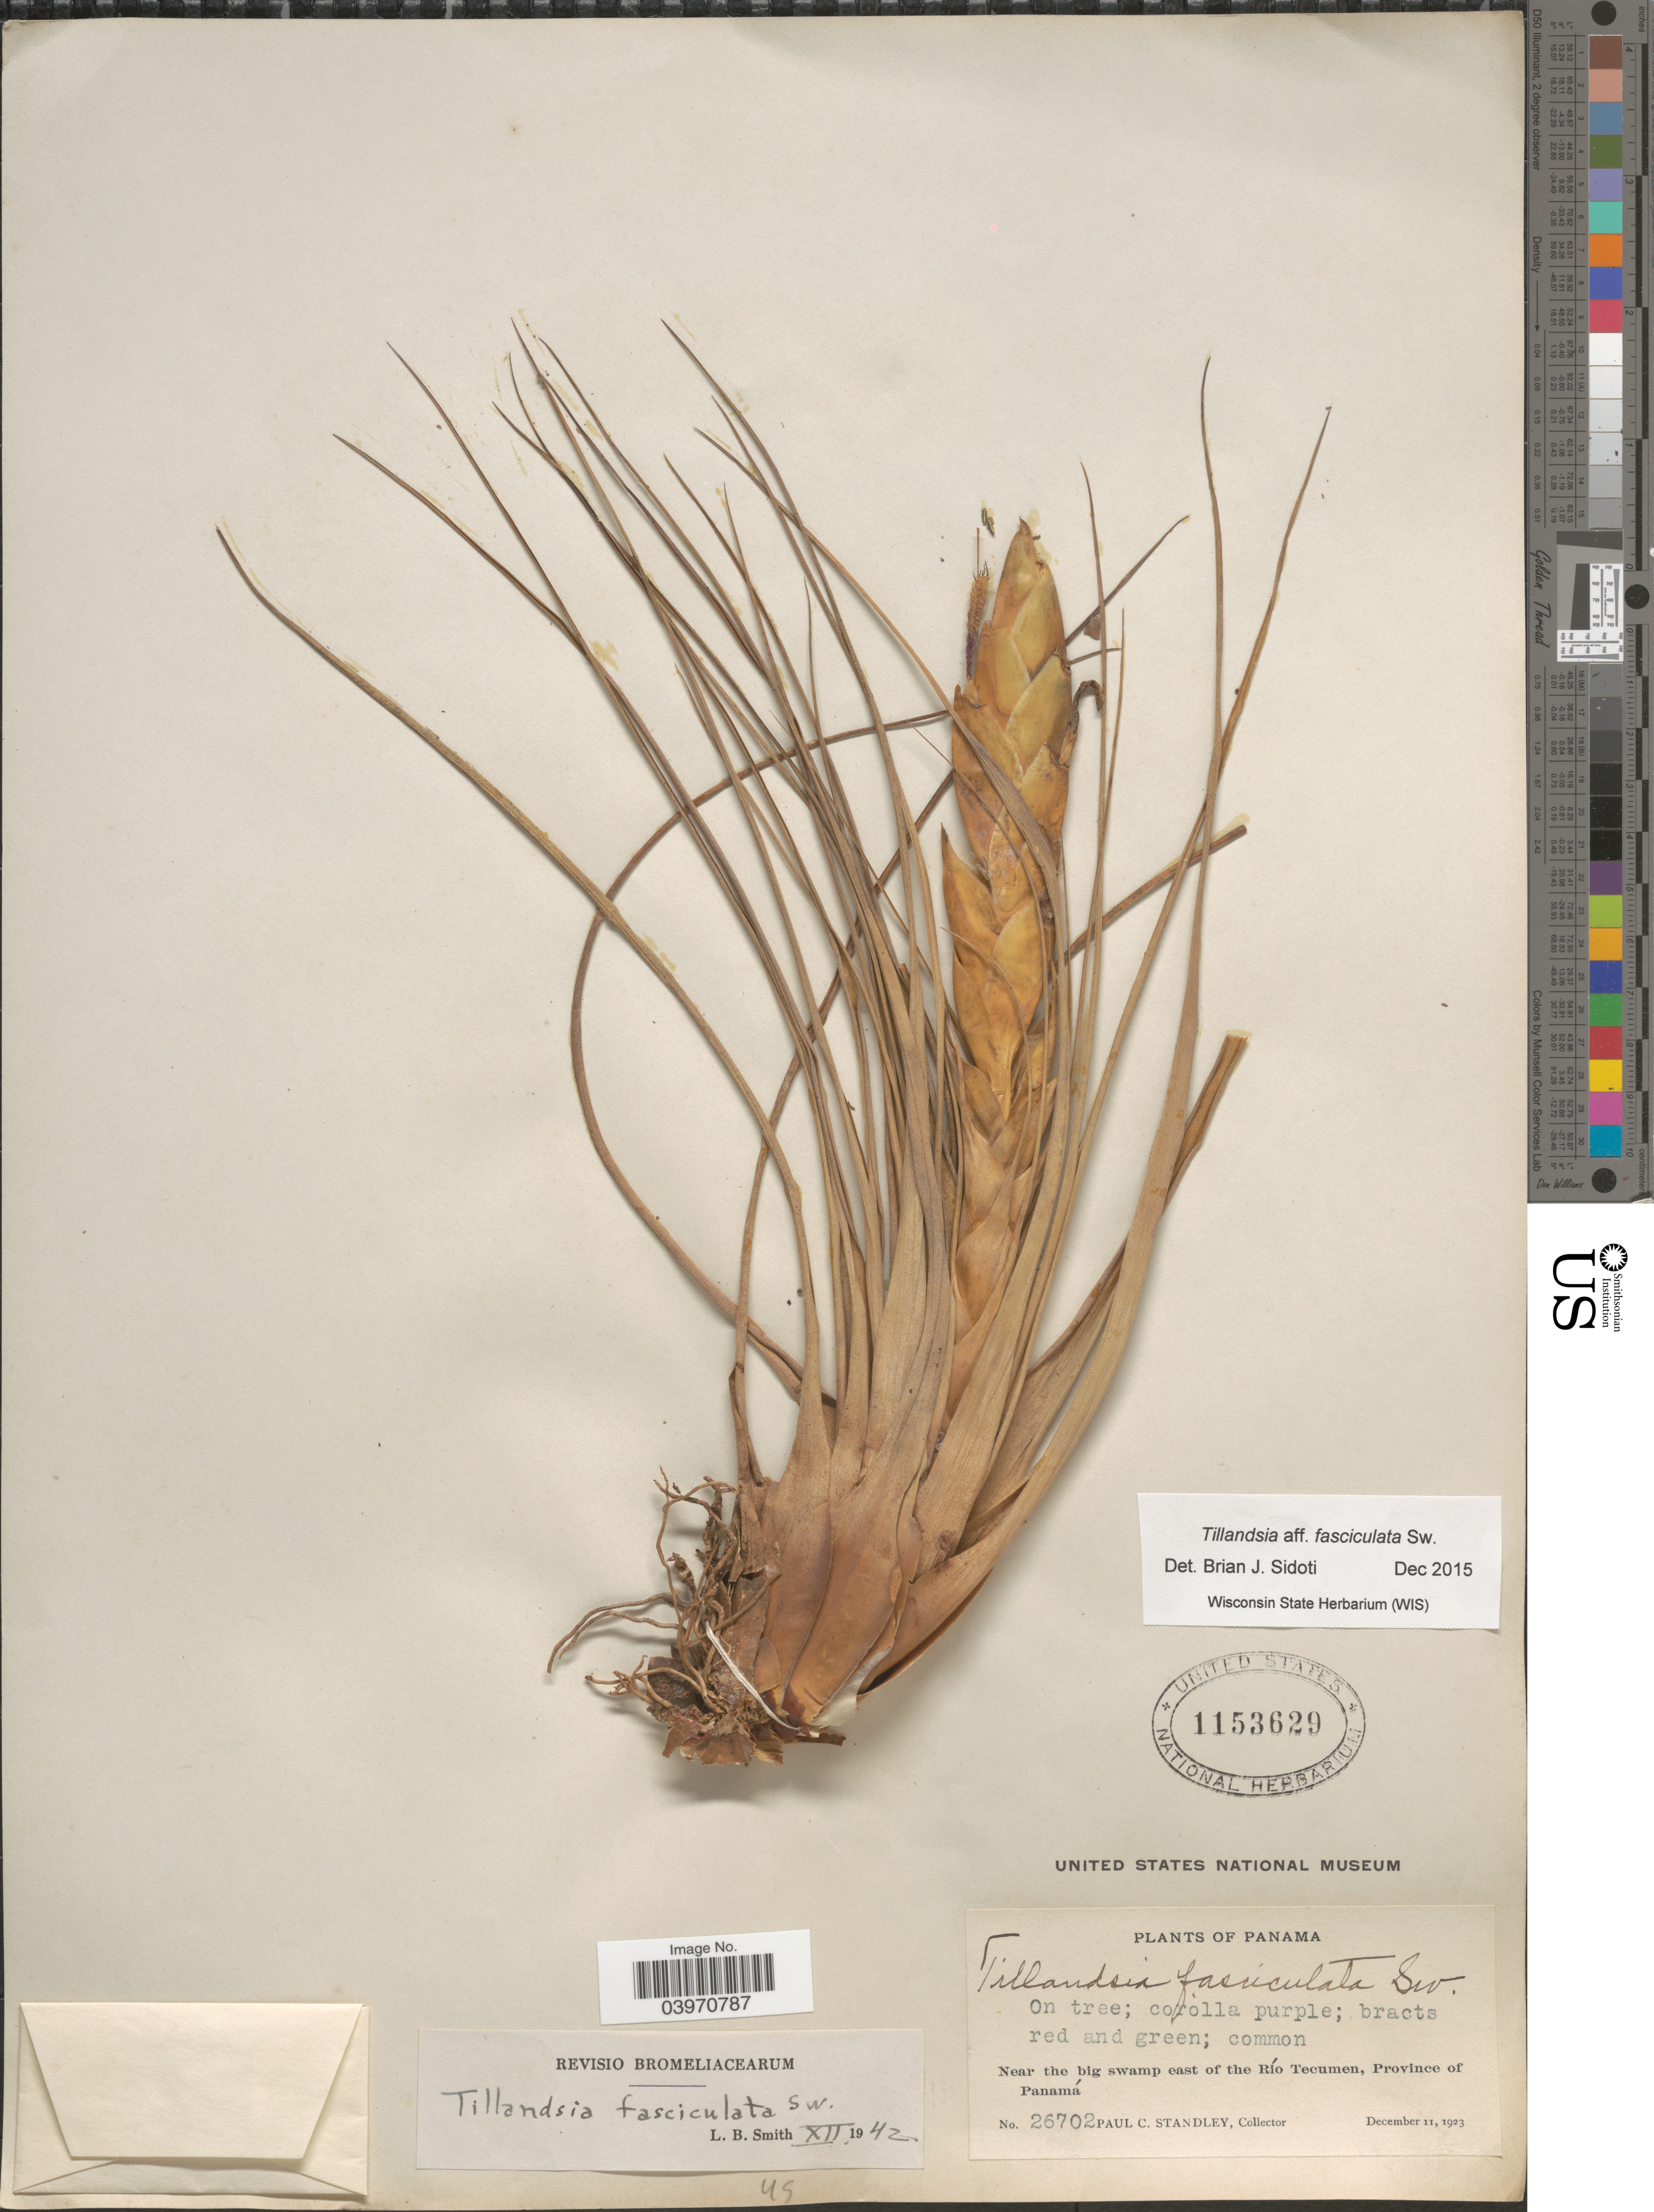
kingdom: Plantae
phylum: Tracheophyta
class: Liliopsida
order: Poales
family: Bromeliaceae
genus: Tillandsia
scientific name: Tillandsia fasciculata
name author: Sw.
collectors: P. C. Standley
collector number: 26702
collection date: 1923-12-11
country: Panama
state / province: Panamá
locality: Near the big swamp east of the Río Tecumen.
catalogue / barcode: US 1153629